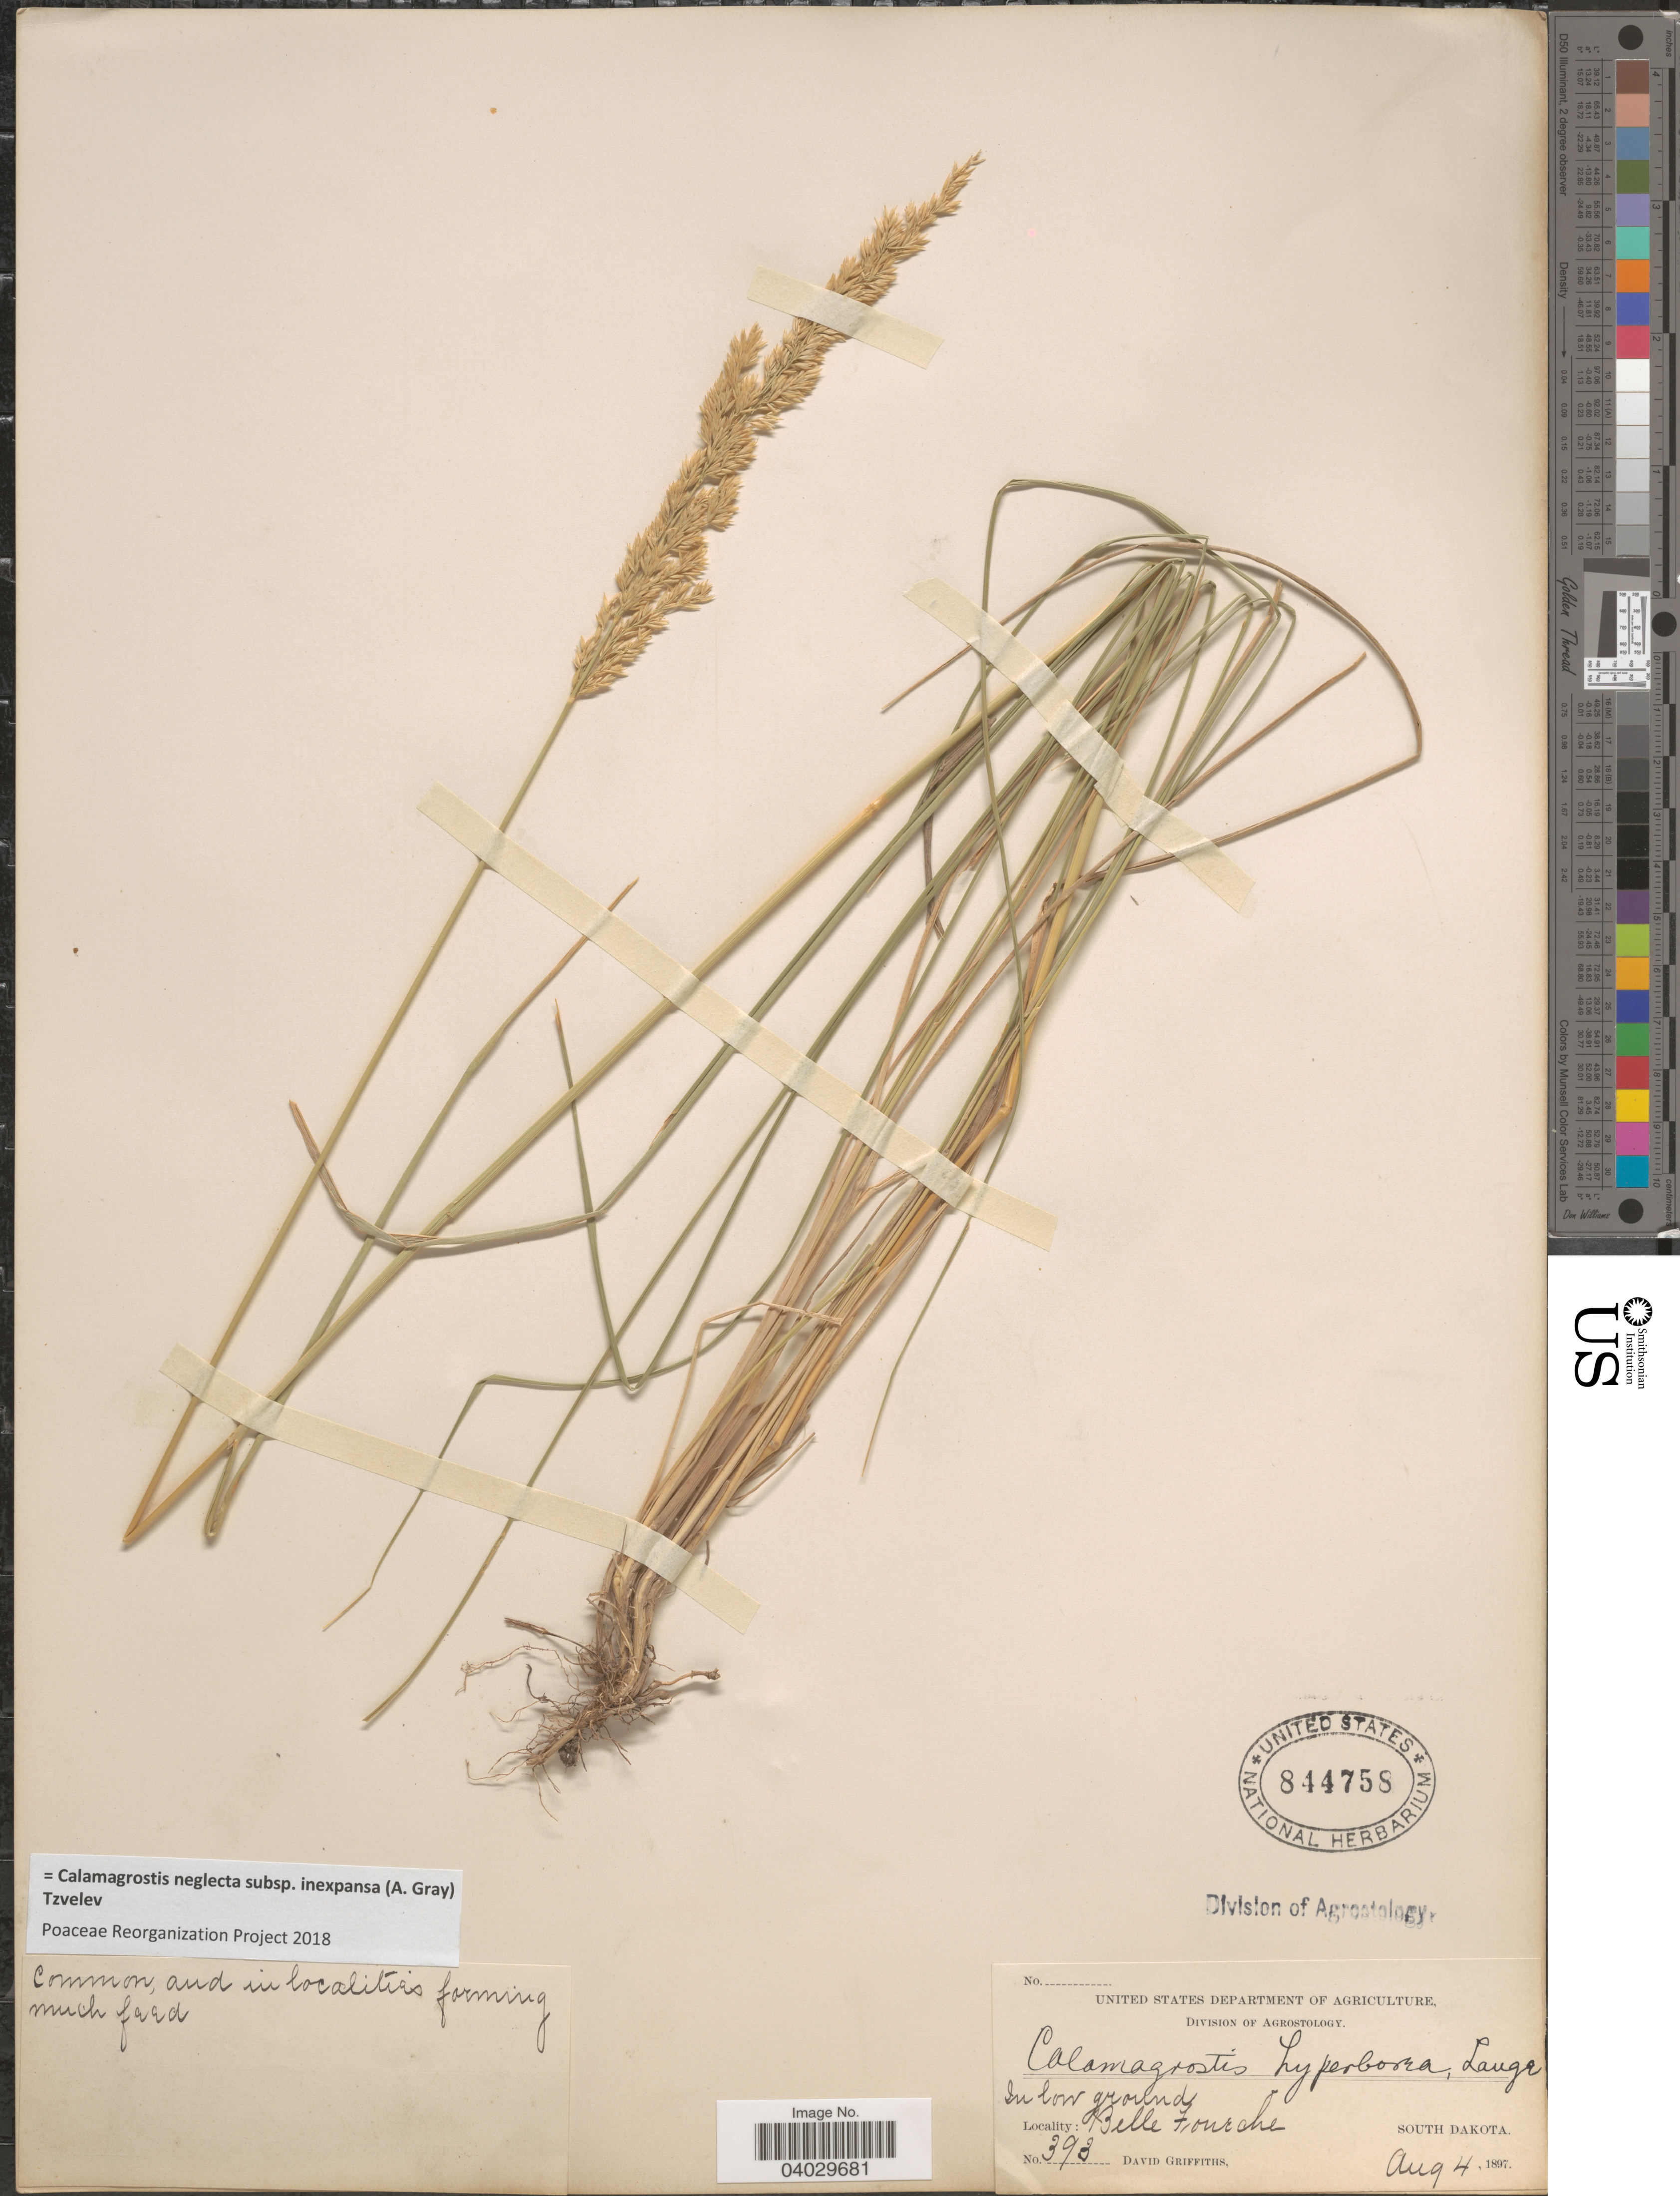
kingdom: Plantae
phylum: Tracheophyta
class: Liliopsida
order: Poales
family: Poaceae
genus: Calamagrostis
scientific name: Calamagrostis neglecta subsp. inexpansa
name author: (A. Gray) Tzvelev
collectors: D. Griffiths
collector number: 393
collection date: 1897-08-04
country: United States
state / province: South Dakota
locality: Belle Fourche.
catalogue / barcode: US 844758